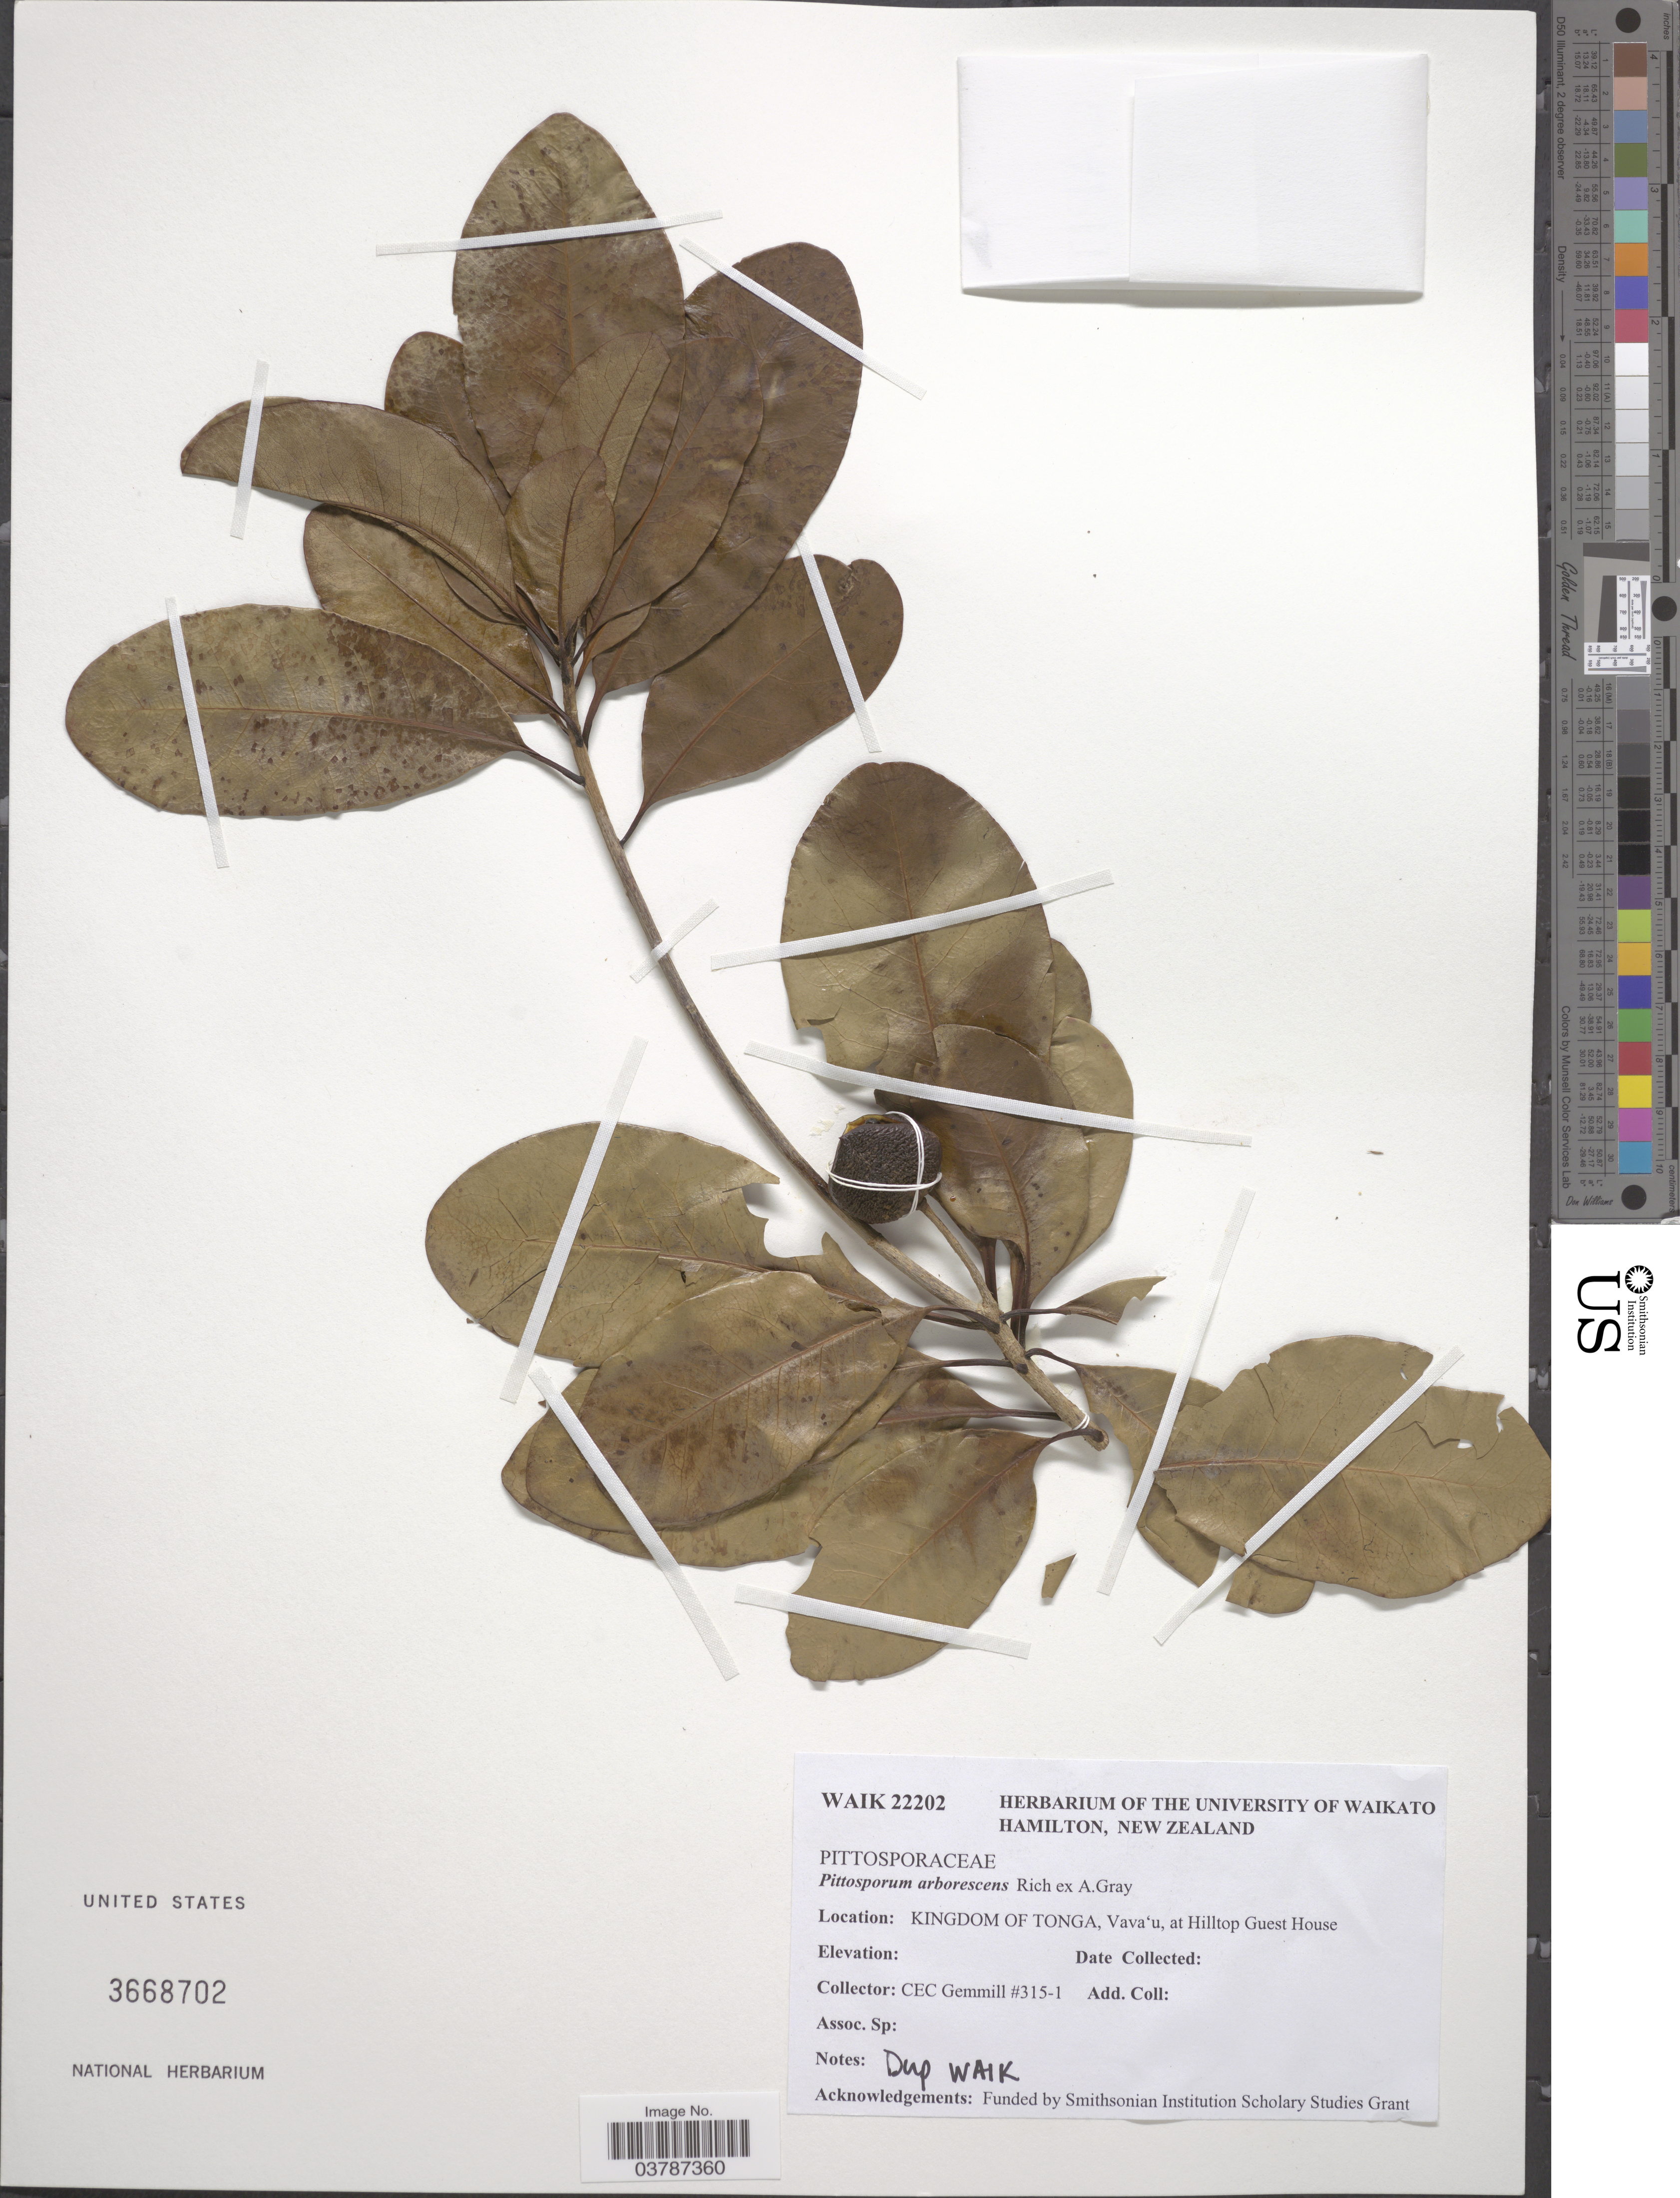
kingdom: Plantae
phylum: Tracheophyta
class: Magnoliopsida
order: Apiales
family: Pittosporaceae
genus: Pittosporum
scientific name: Pittosporum arborescens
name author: Rich. ex A. Gray in Wilkes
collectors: C. Gemmill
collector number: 315-1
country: Tonga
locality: Kingdom of Tonga, Vava'u, at Hilltop Guest House.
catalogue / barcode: US 3668702